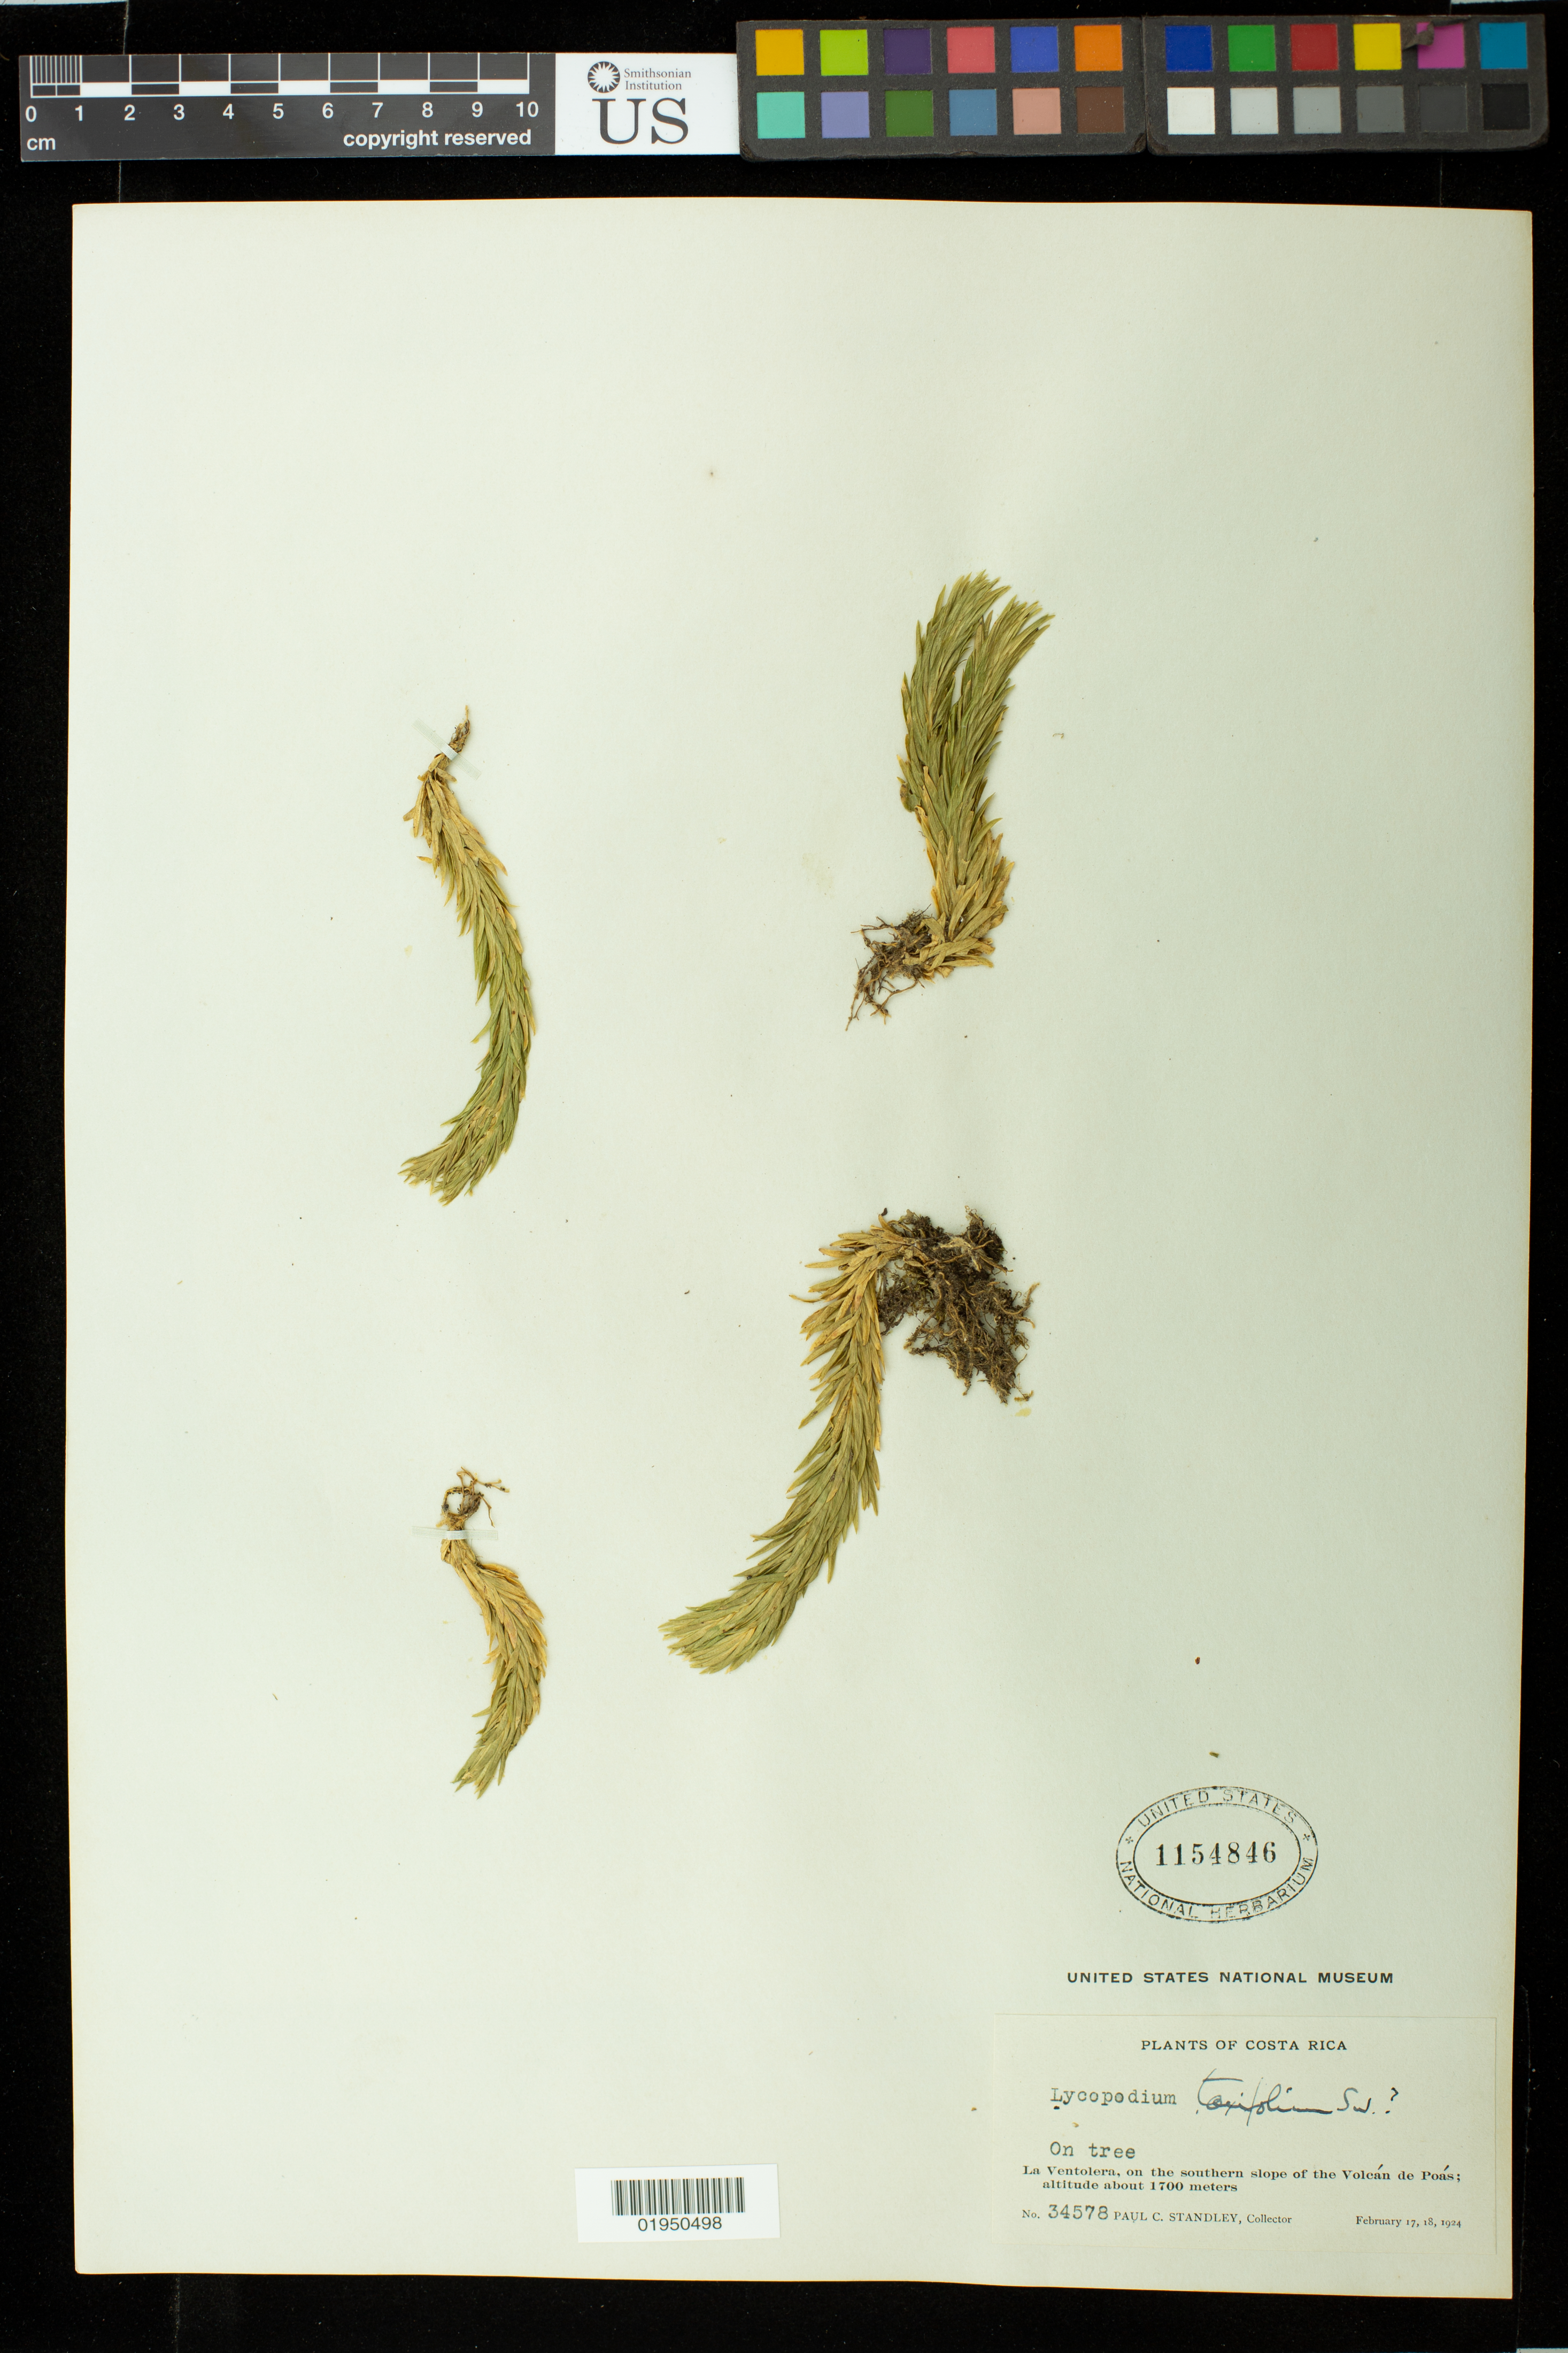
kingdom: Plantae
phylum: Tracheophyta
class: Lycopodiopsida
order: Lycopodiales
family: Lycopodiaceae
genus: Phlegmariurus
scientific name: Phlegmariurus taxifolius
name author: (Sw.) Á. Löve & D. Löve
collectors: P. Standley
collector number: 34578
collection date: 1924-02-17/1924-02-18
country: Costa Rica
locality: La Ventolera, on the southern slope of the Volcan de poas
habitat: on tree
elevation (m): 1700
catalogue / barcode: US 1154846